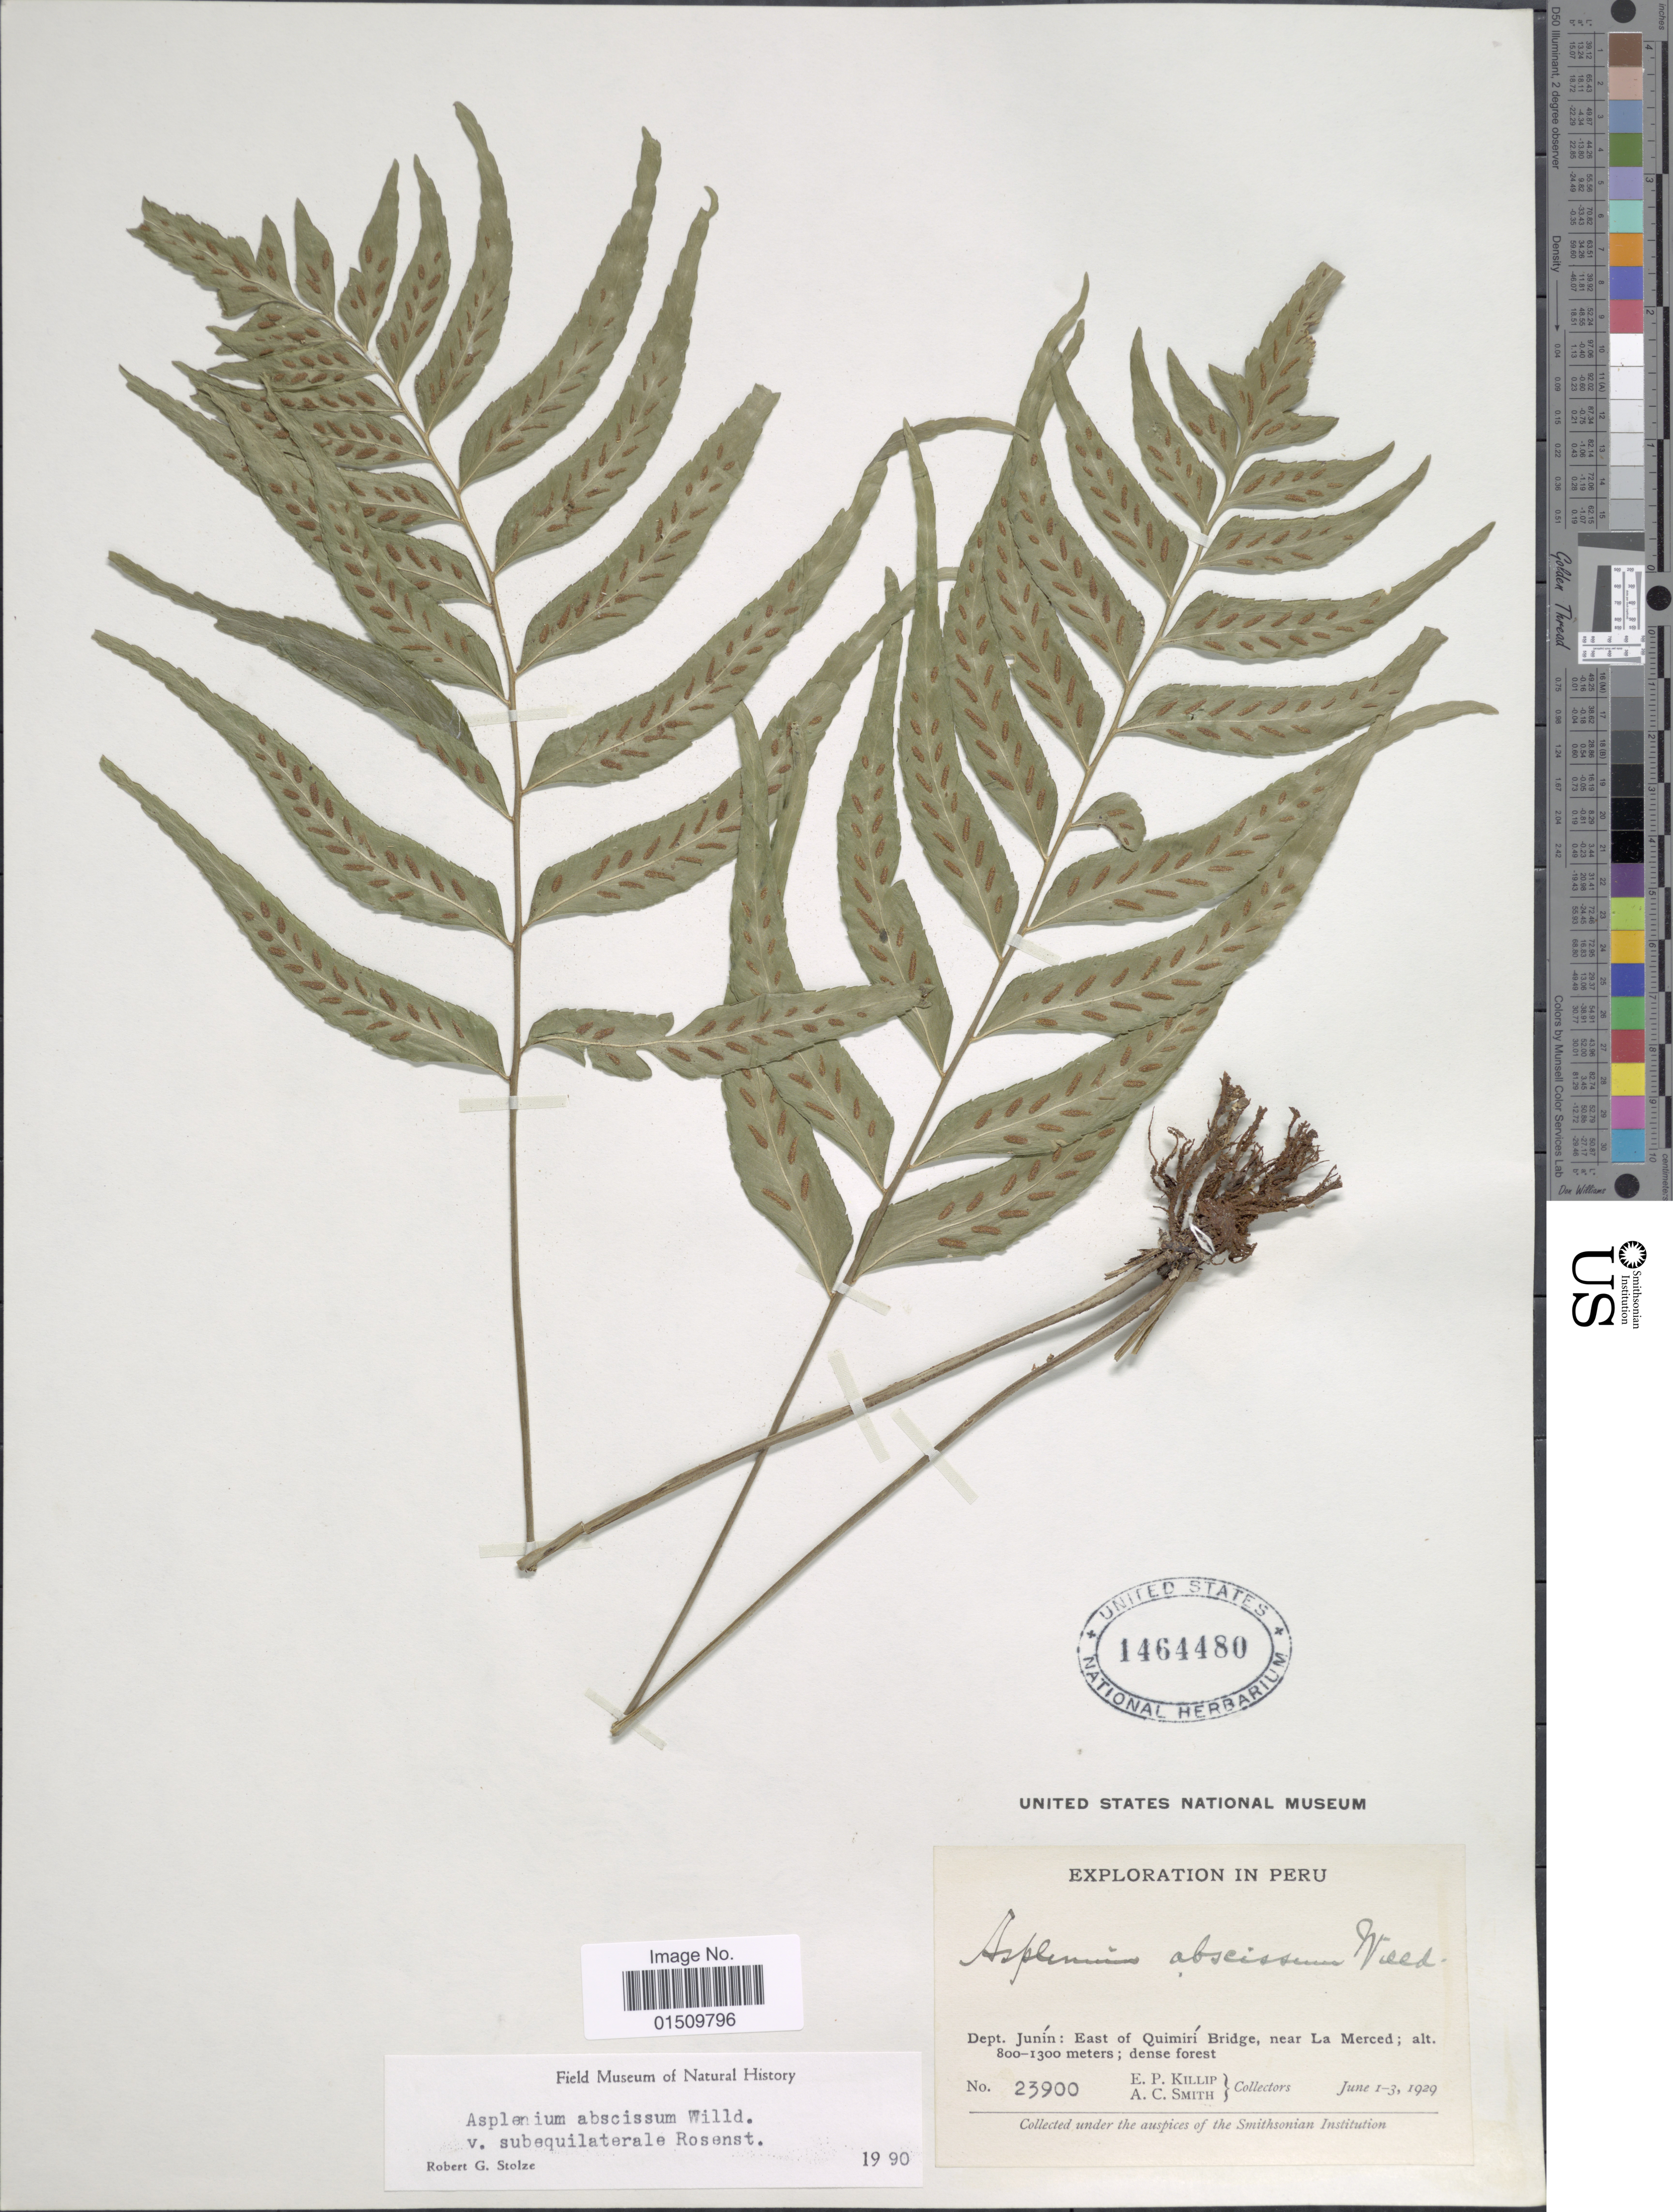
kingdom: Plantae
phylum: Tracheophyta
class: Polypodiopsida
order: Polypodiales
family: Aspleniaceae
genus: Asplenium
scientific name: Asplenium abscissum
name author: Willd.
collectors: E. P. Killip & A. C. Smith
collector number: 23900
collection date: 1929-06-01/1929-06-03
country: Peru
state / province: Junín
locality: Peru, Dept. Junin: east of Quimiri Bridge, near La Merced.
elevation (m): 800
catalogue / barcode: US 1464480